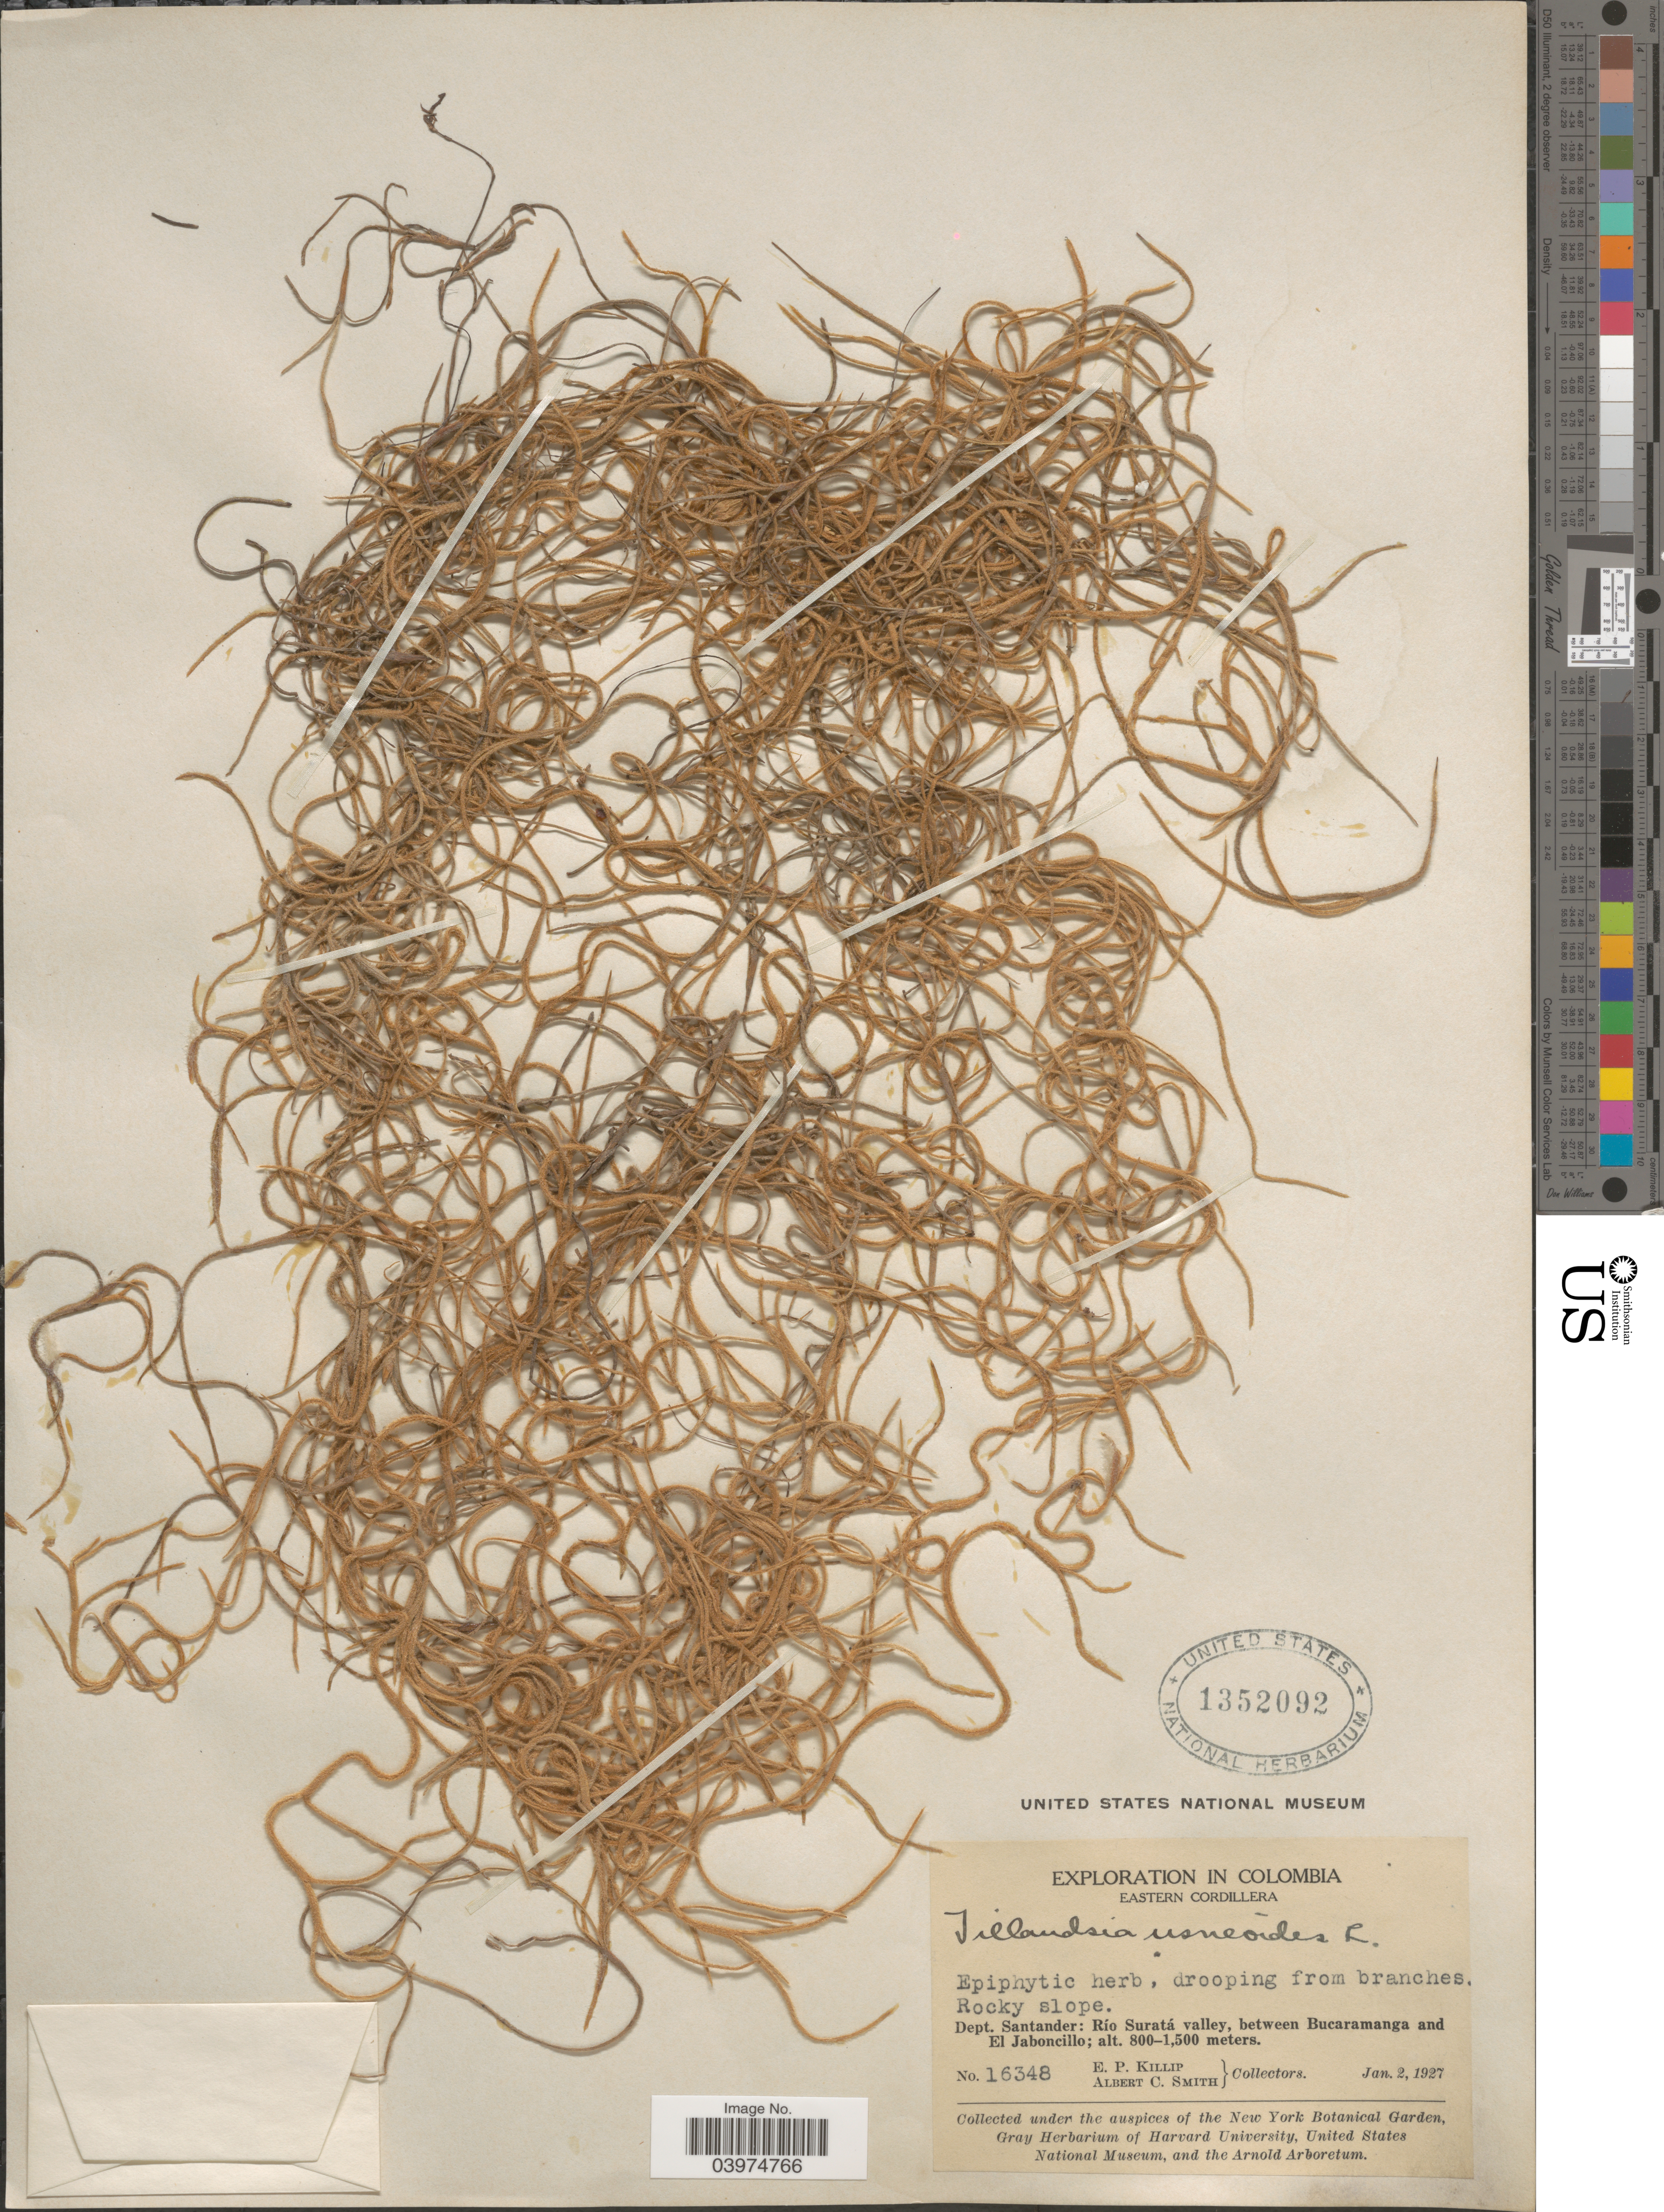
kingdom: Plantae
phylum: Tracheophyta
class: Liliopsida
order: Poales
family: Bromeliaceae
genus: Tillandsia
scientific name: Tillandsia usneoides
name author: (L.) L.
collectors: E. P. Killip & A. C. Smith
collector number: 16348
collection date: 1927-01-02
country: Colombia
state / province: Santander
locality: Exploration in Colombia. Eastern Cordillera. Dept. Santander: Río Suratá valley, between Bucaramanga and El Jaboncillo.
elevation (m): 800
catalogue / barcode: US 1352092